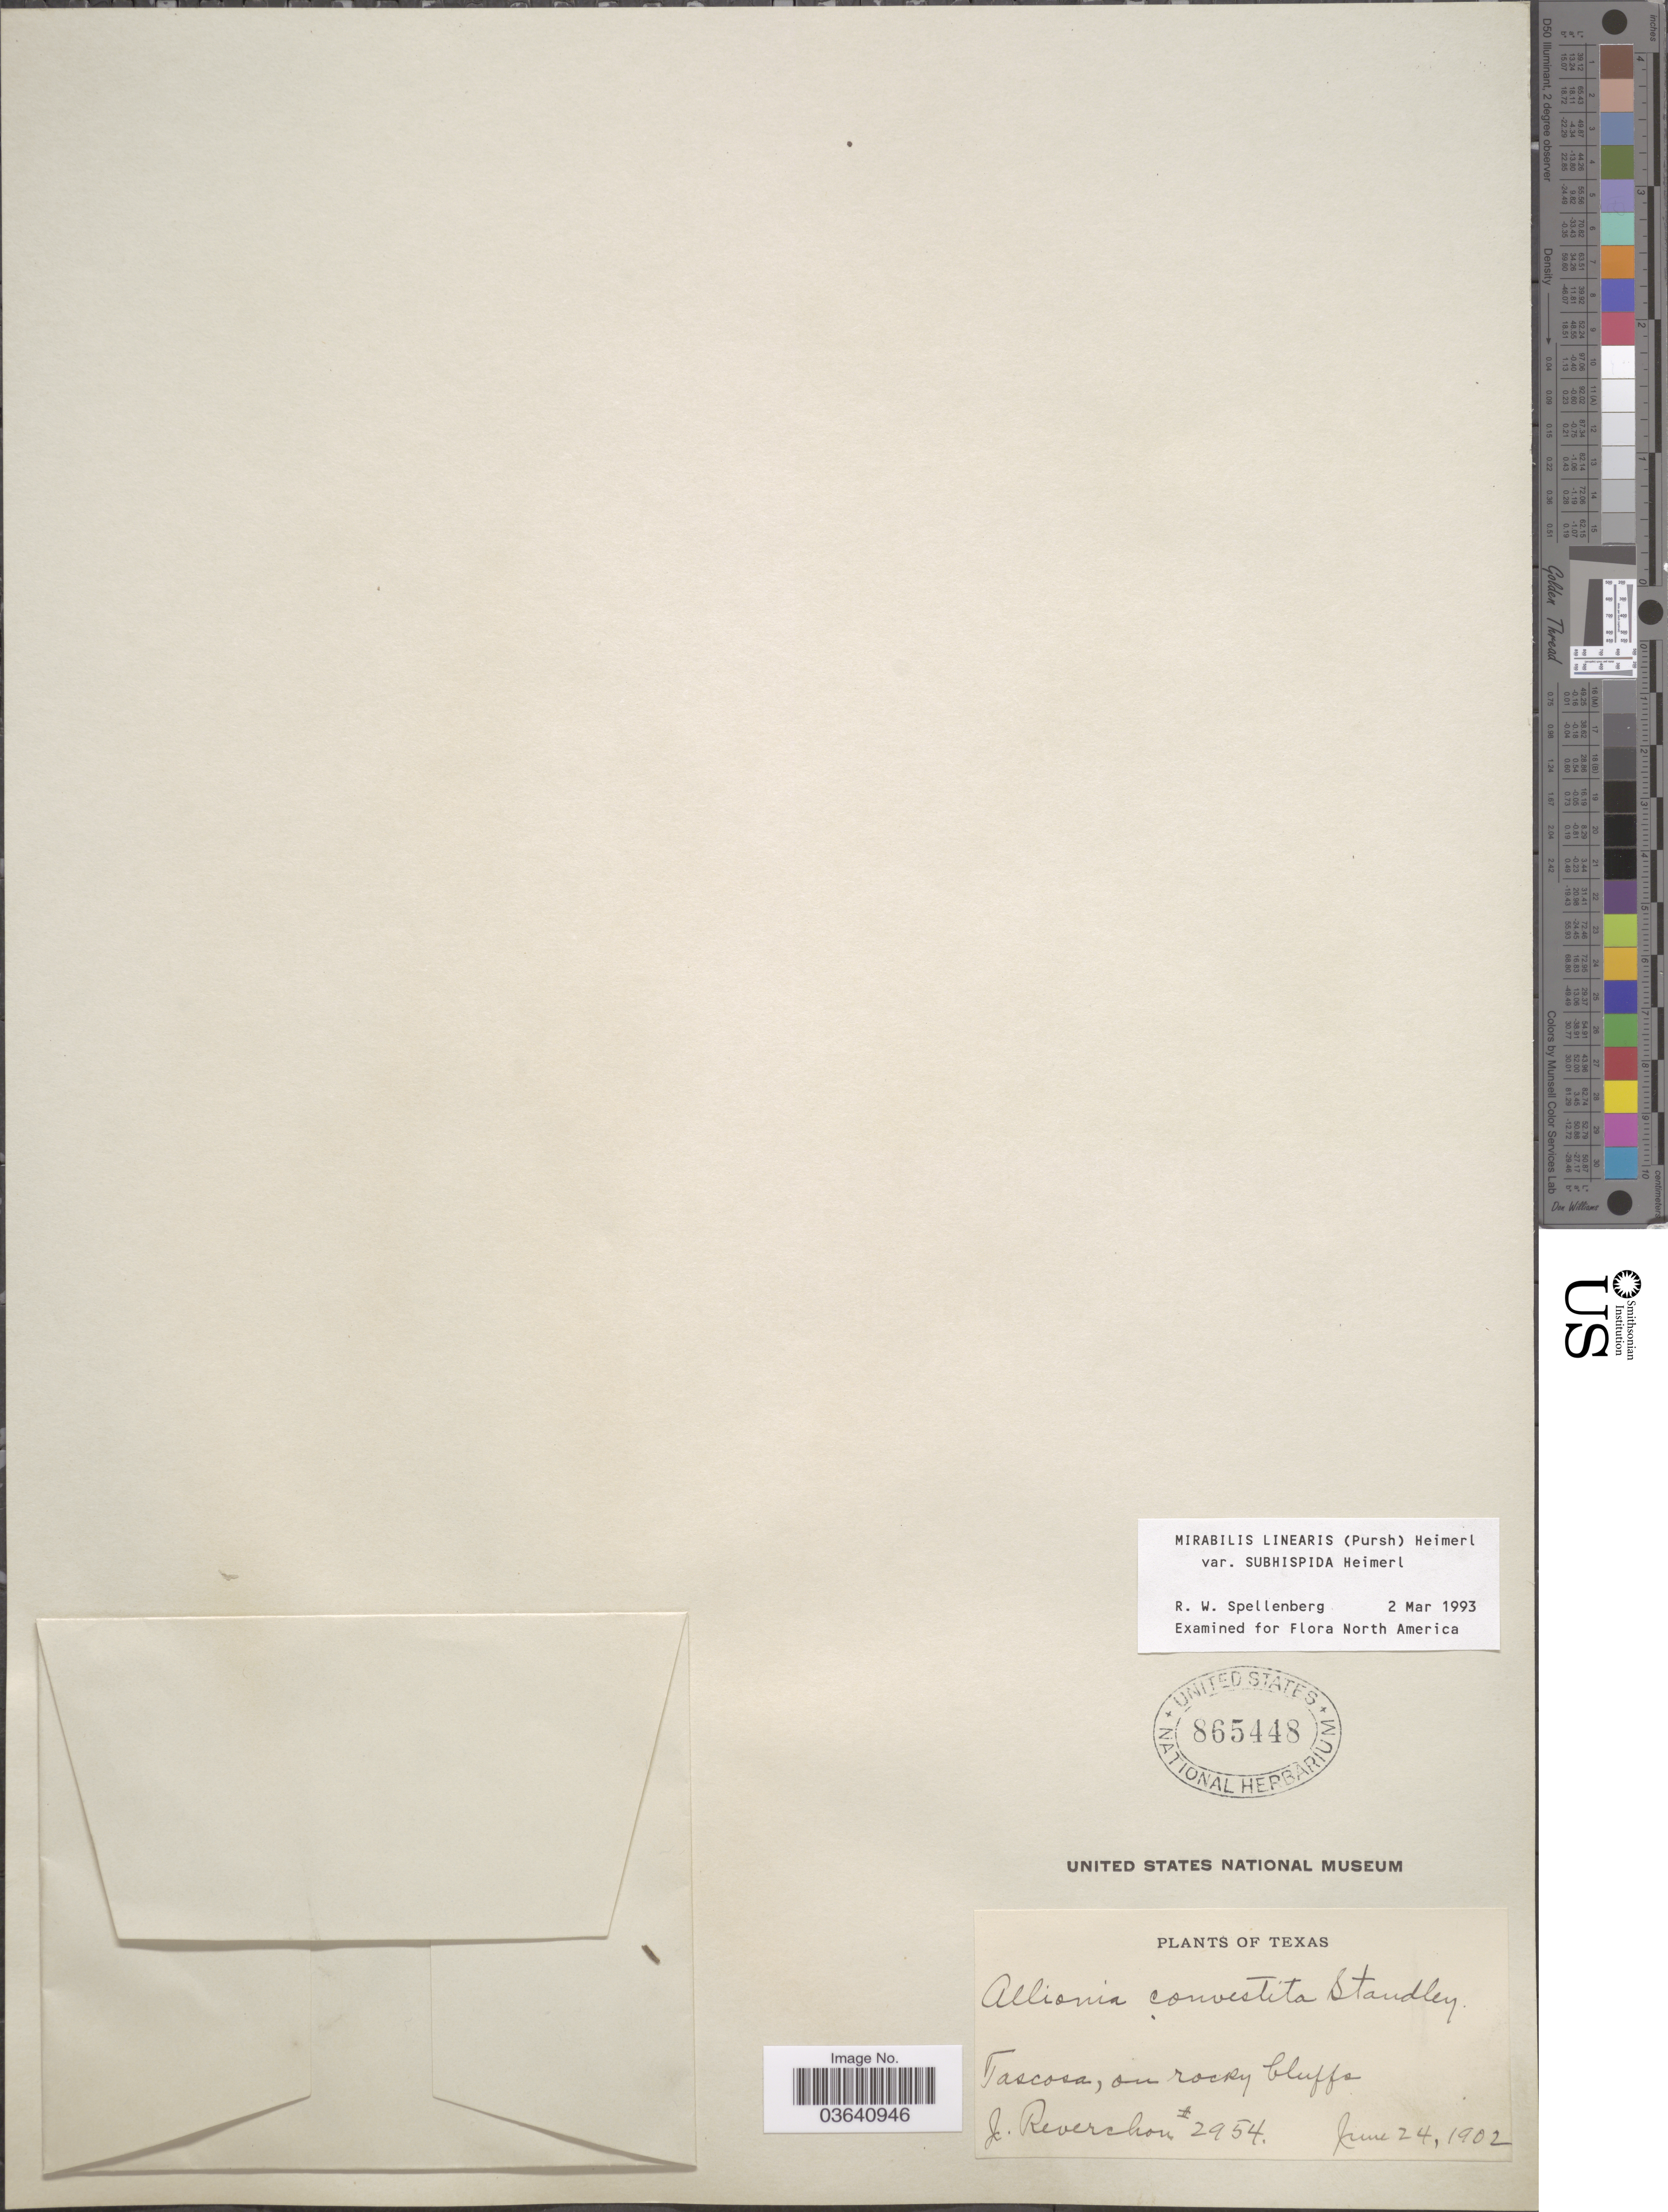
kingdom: Plantae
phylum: Tracheophyta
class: Magnoliopsida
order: Caryophyllales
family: Nyctaginaceae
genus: Mirabilis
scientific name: Mirabilis linearis var. subhispida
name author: (Heimerl) Spellenb.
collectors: J. Reverchon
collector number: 2954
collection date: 1902-06-24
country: United States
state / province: Texas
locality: Tascosa.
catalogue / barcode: US 865448